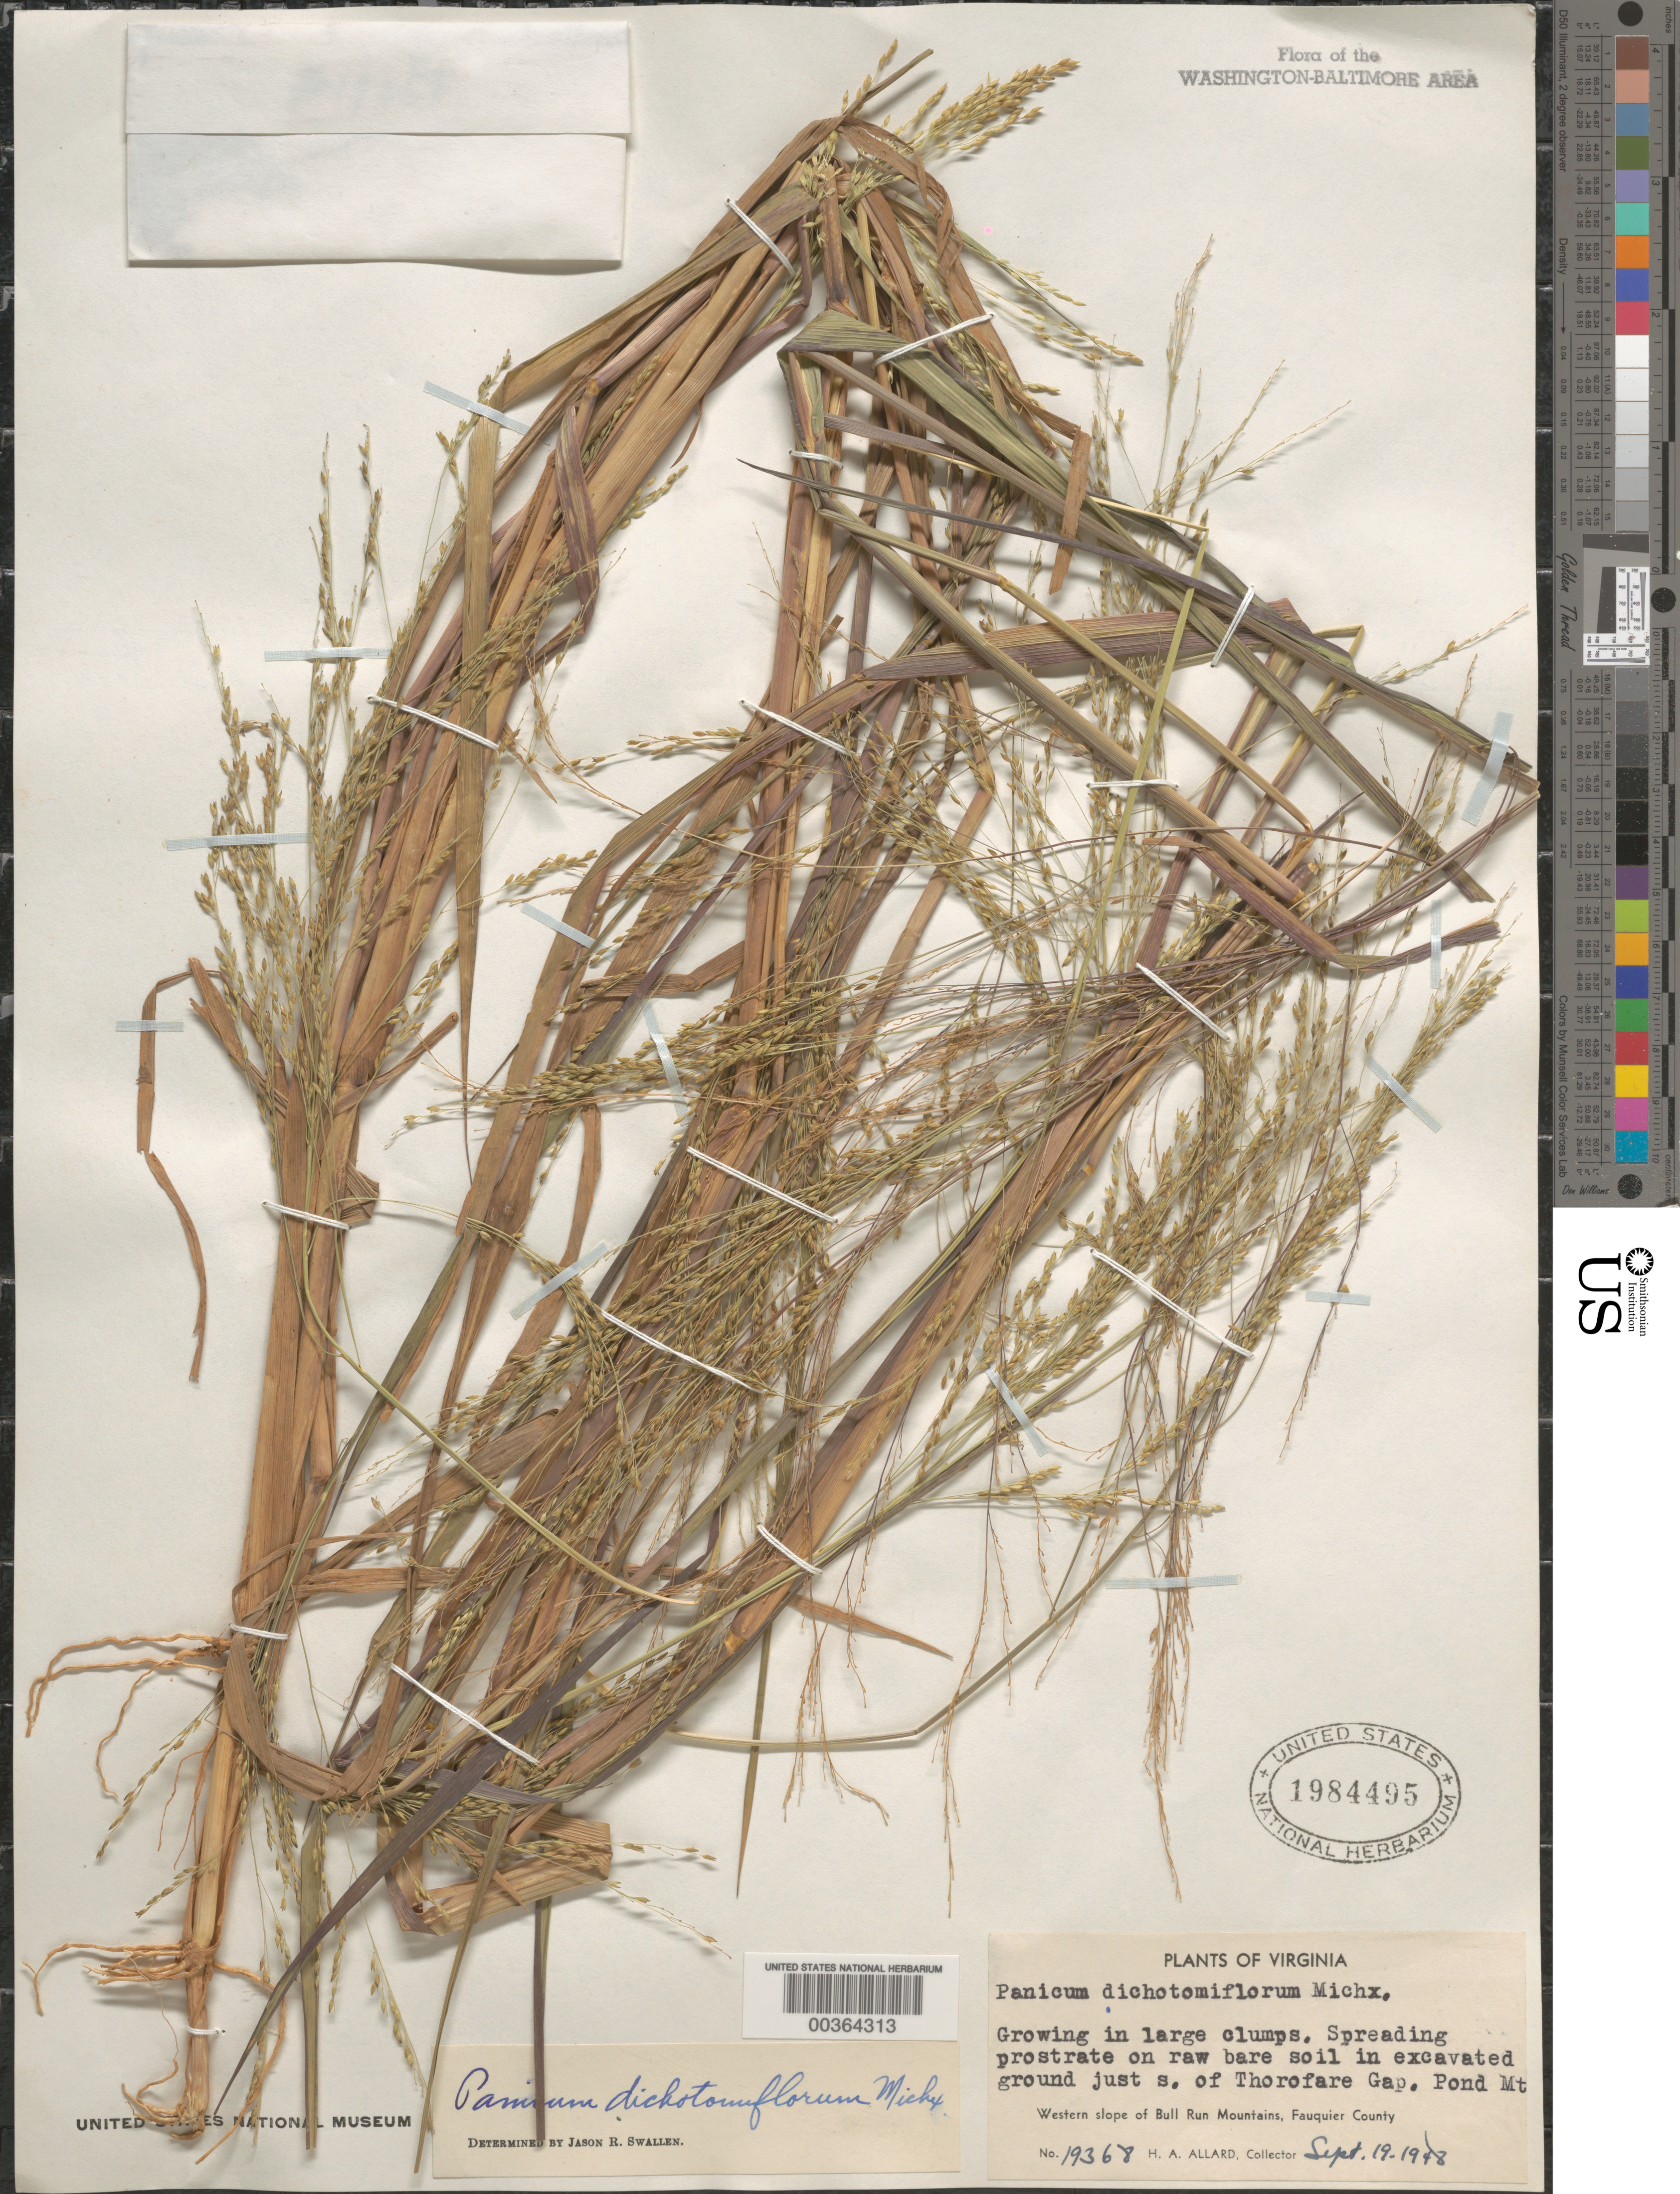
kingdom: Plantae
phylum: Tracheophyta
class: Liliopsida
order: Poales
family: Poaceae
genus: Panicum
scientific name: Panicum dichotomiflorum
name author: Michx.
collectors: H. A. Allard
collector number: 19368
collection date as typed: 19 Sep 1948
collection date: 1948-09-19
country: United States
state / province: Virginia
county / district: Fauquier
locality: S of Thorofare Gap, Pond Mt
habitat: On raw bare soil in excavated ground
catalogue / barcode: US 1984495